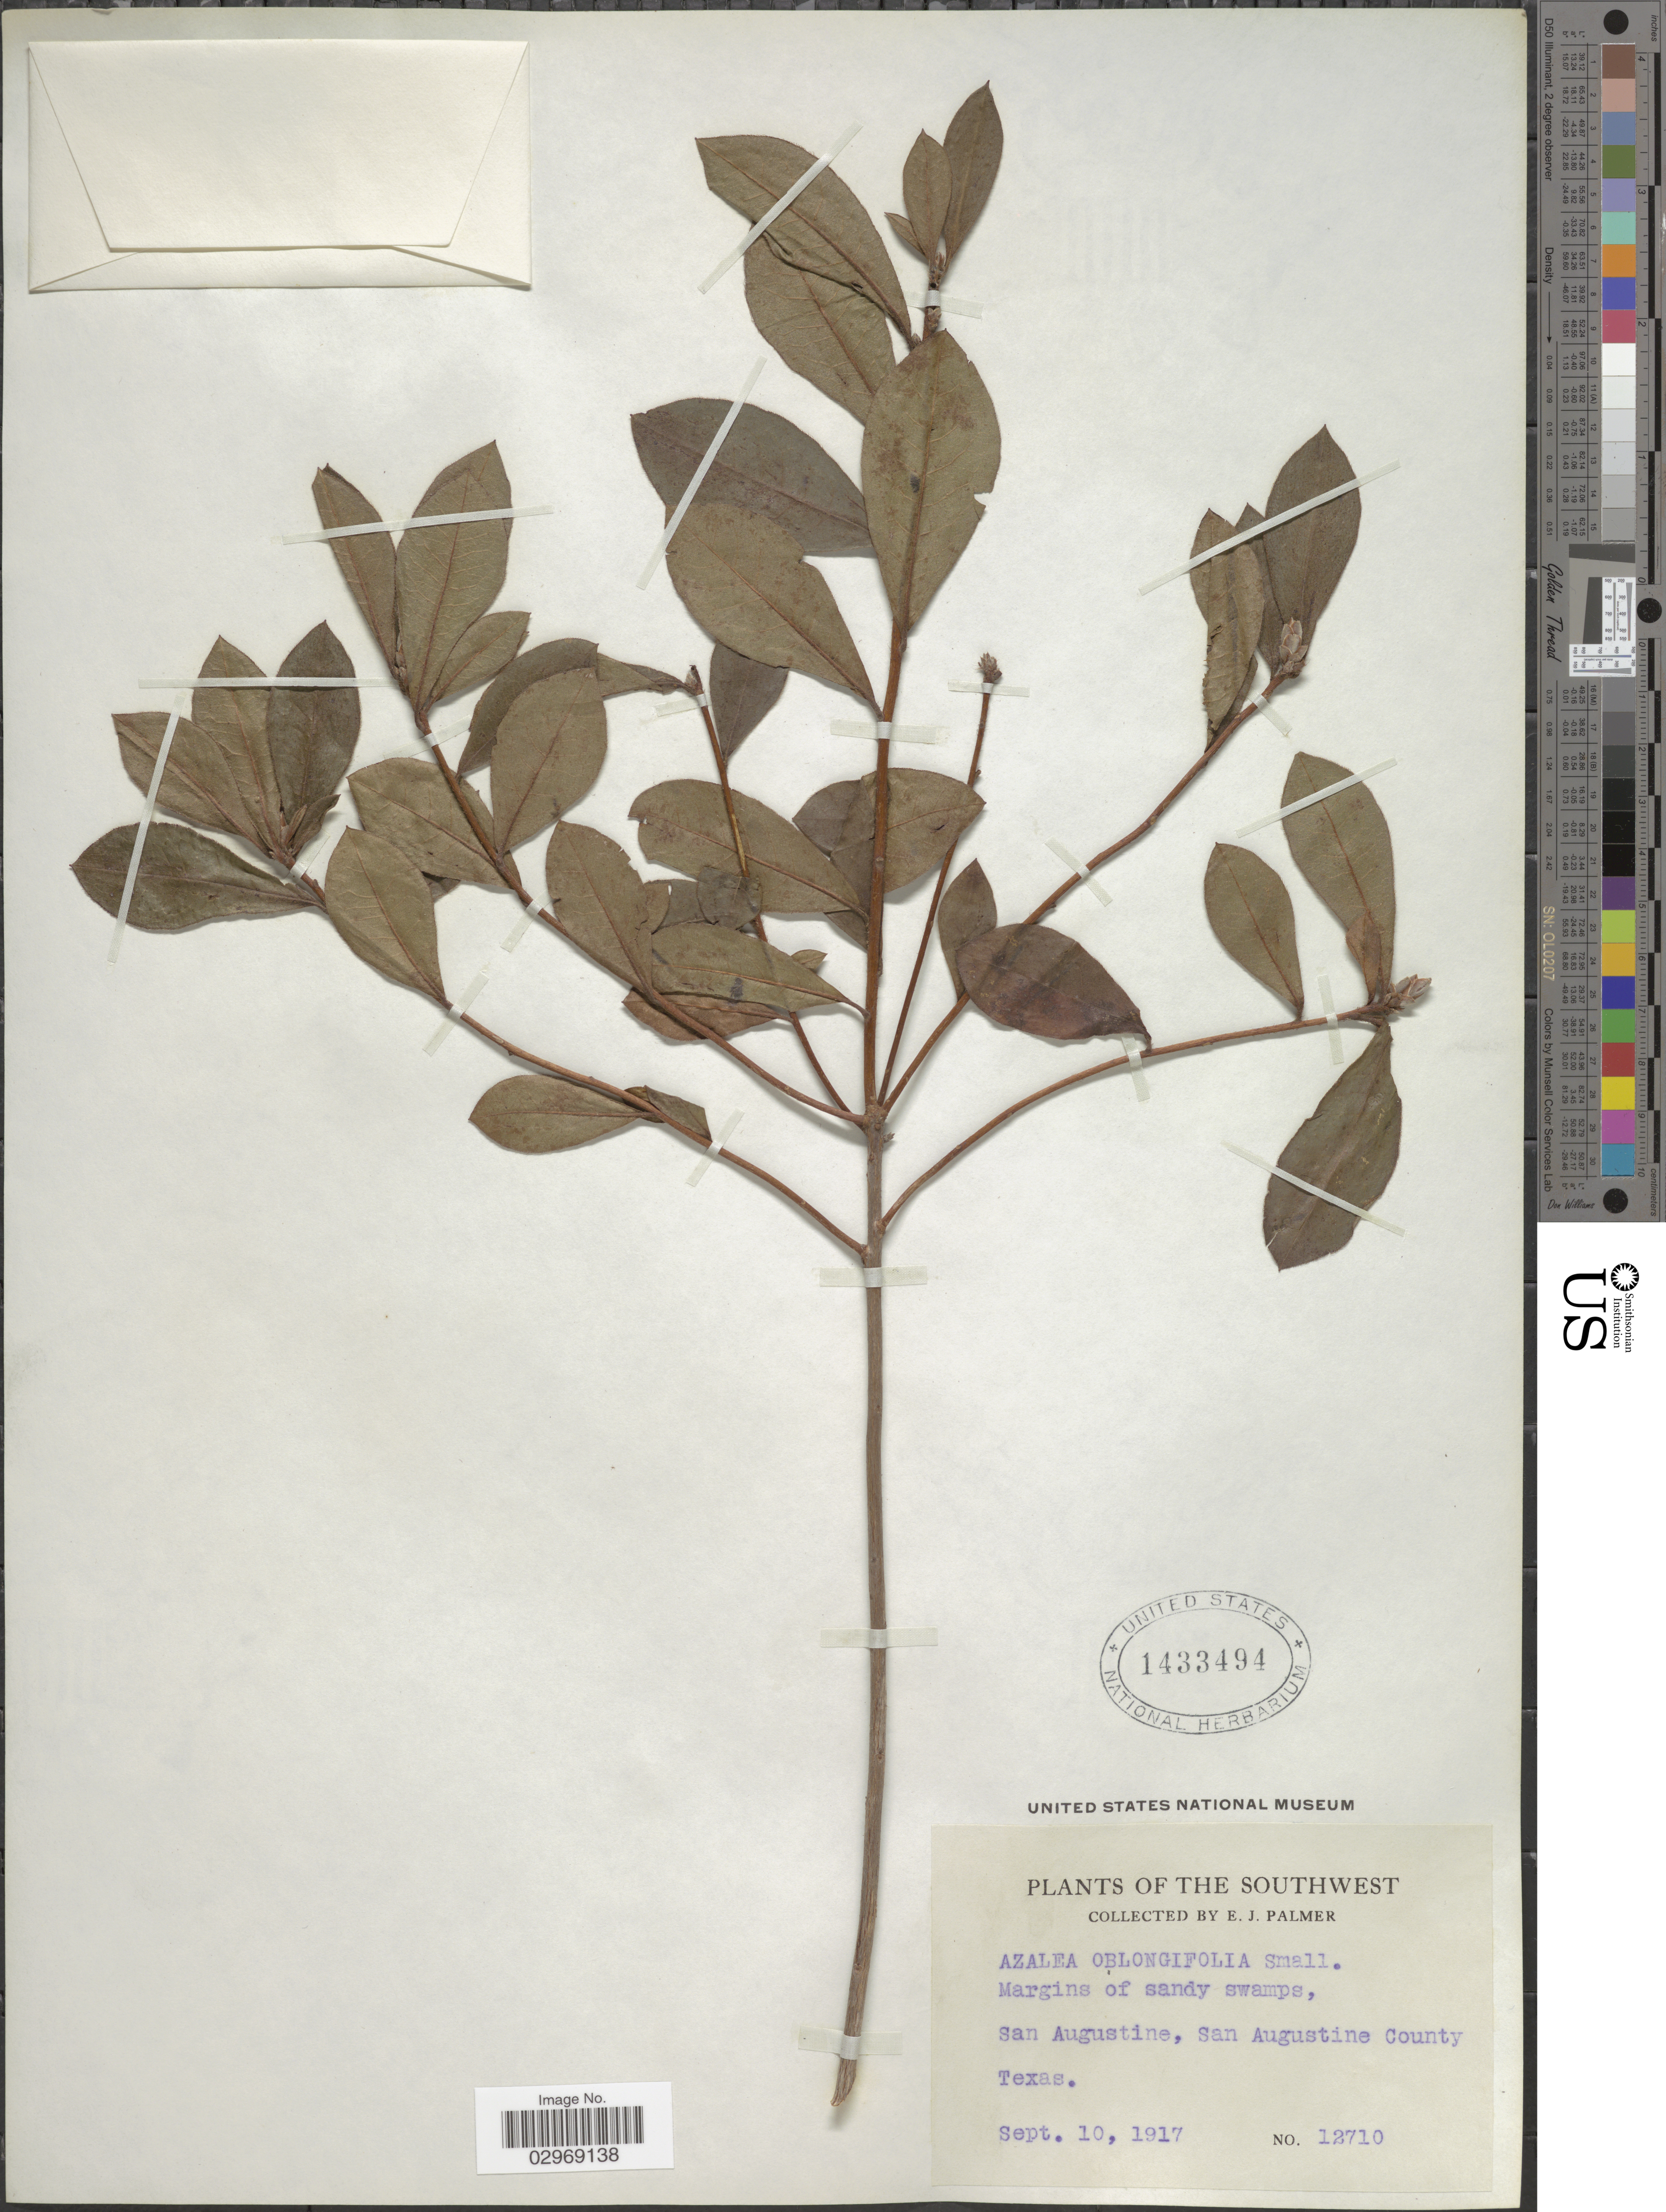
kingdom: Plantae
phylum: Tracheophyta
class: Magnoliopsida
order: Ericales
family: Ericaceae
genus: Rhododendron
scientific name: Rhododendron oblongifolium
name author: (Small) Millais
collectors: E. J. Palmer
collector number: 12710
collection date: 1917-09-10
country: United States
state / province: Texas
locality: The Southwest. San Augustine, San Augustine County.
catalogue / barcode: US 1433494